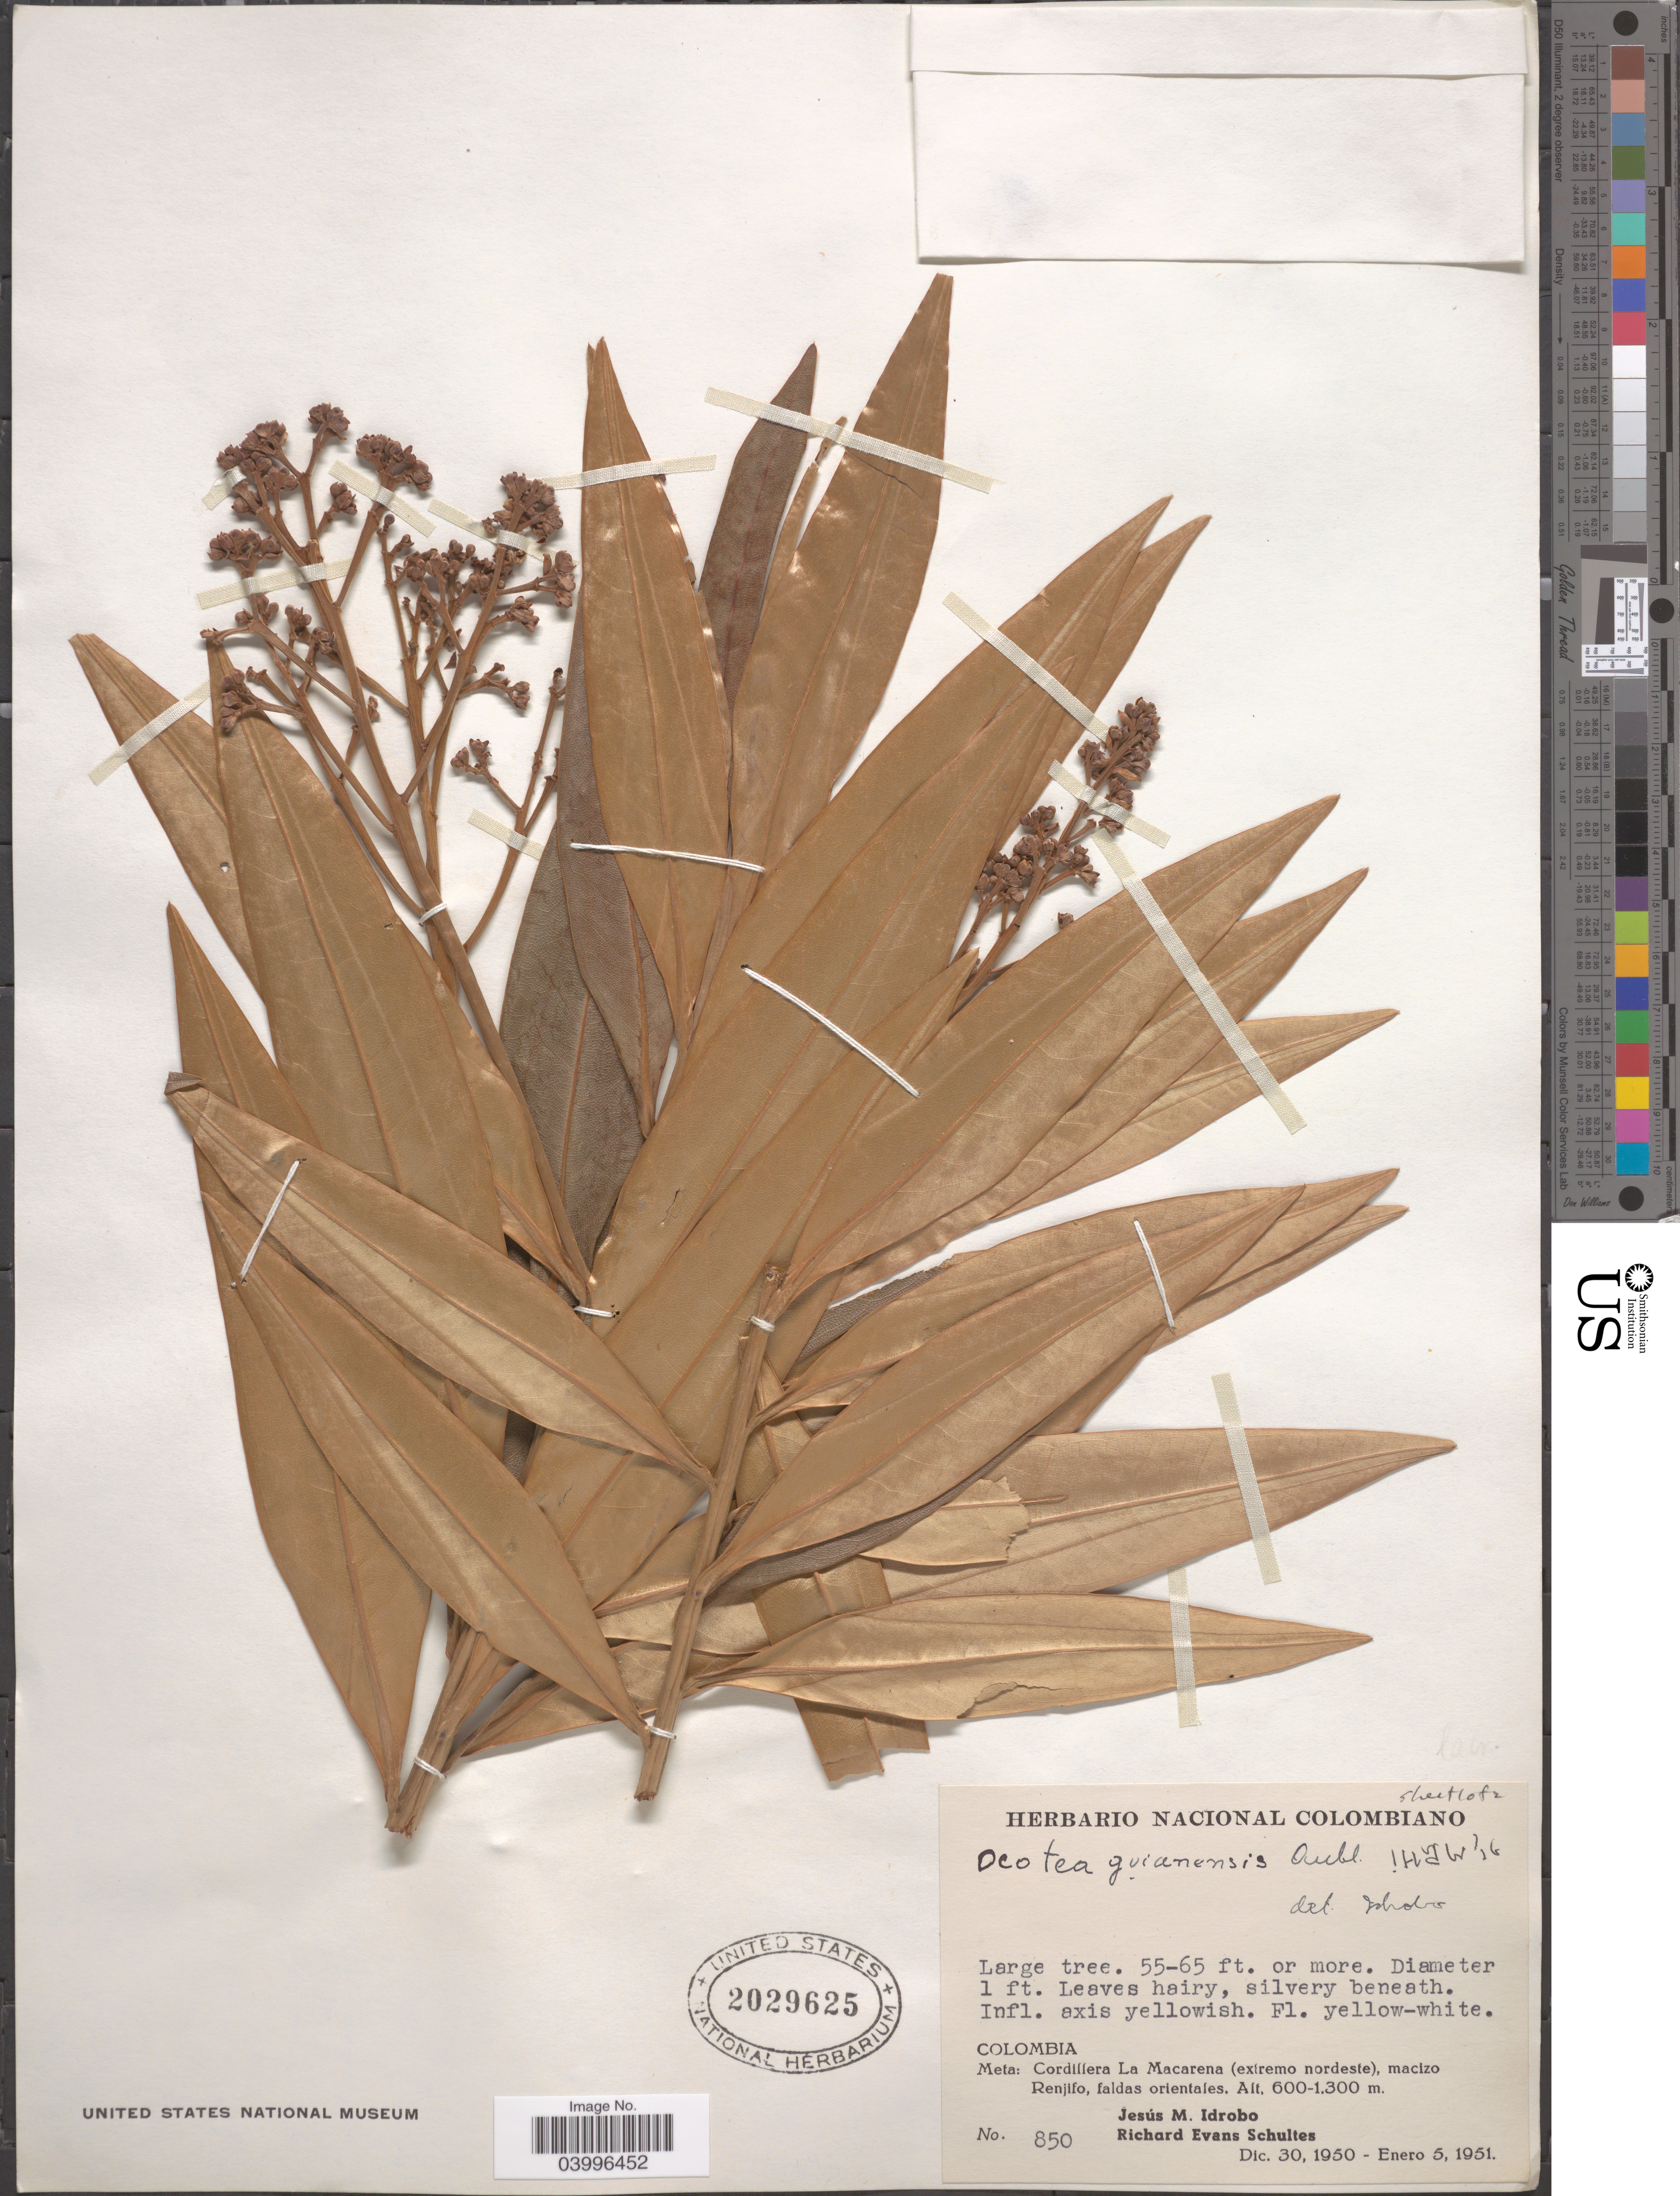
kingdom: Plantae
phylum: Tracheophyta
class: Magnoliopsida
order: Laurales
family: Lauraceae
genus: Ocotea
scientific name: Ocotea guianensis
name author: Aubl.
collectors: J. M. Idrobo & R. E. Schultes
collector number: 850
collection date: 1950-12-30/1951-01-05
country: Colombia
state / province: Meta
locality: Cordillera La Macarena (extremo nordeste), macizo Renjifo, faldas orientales.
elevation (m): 600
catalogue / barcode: US 2029625